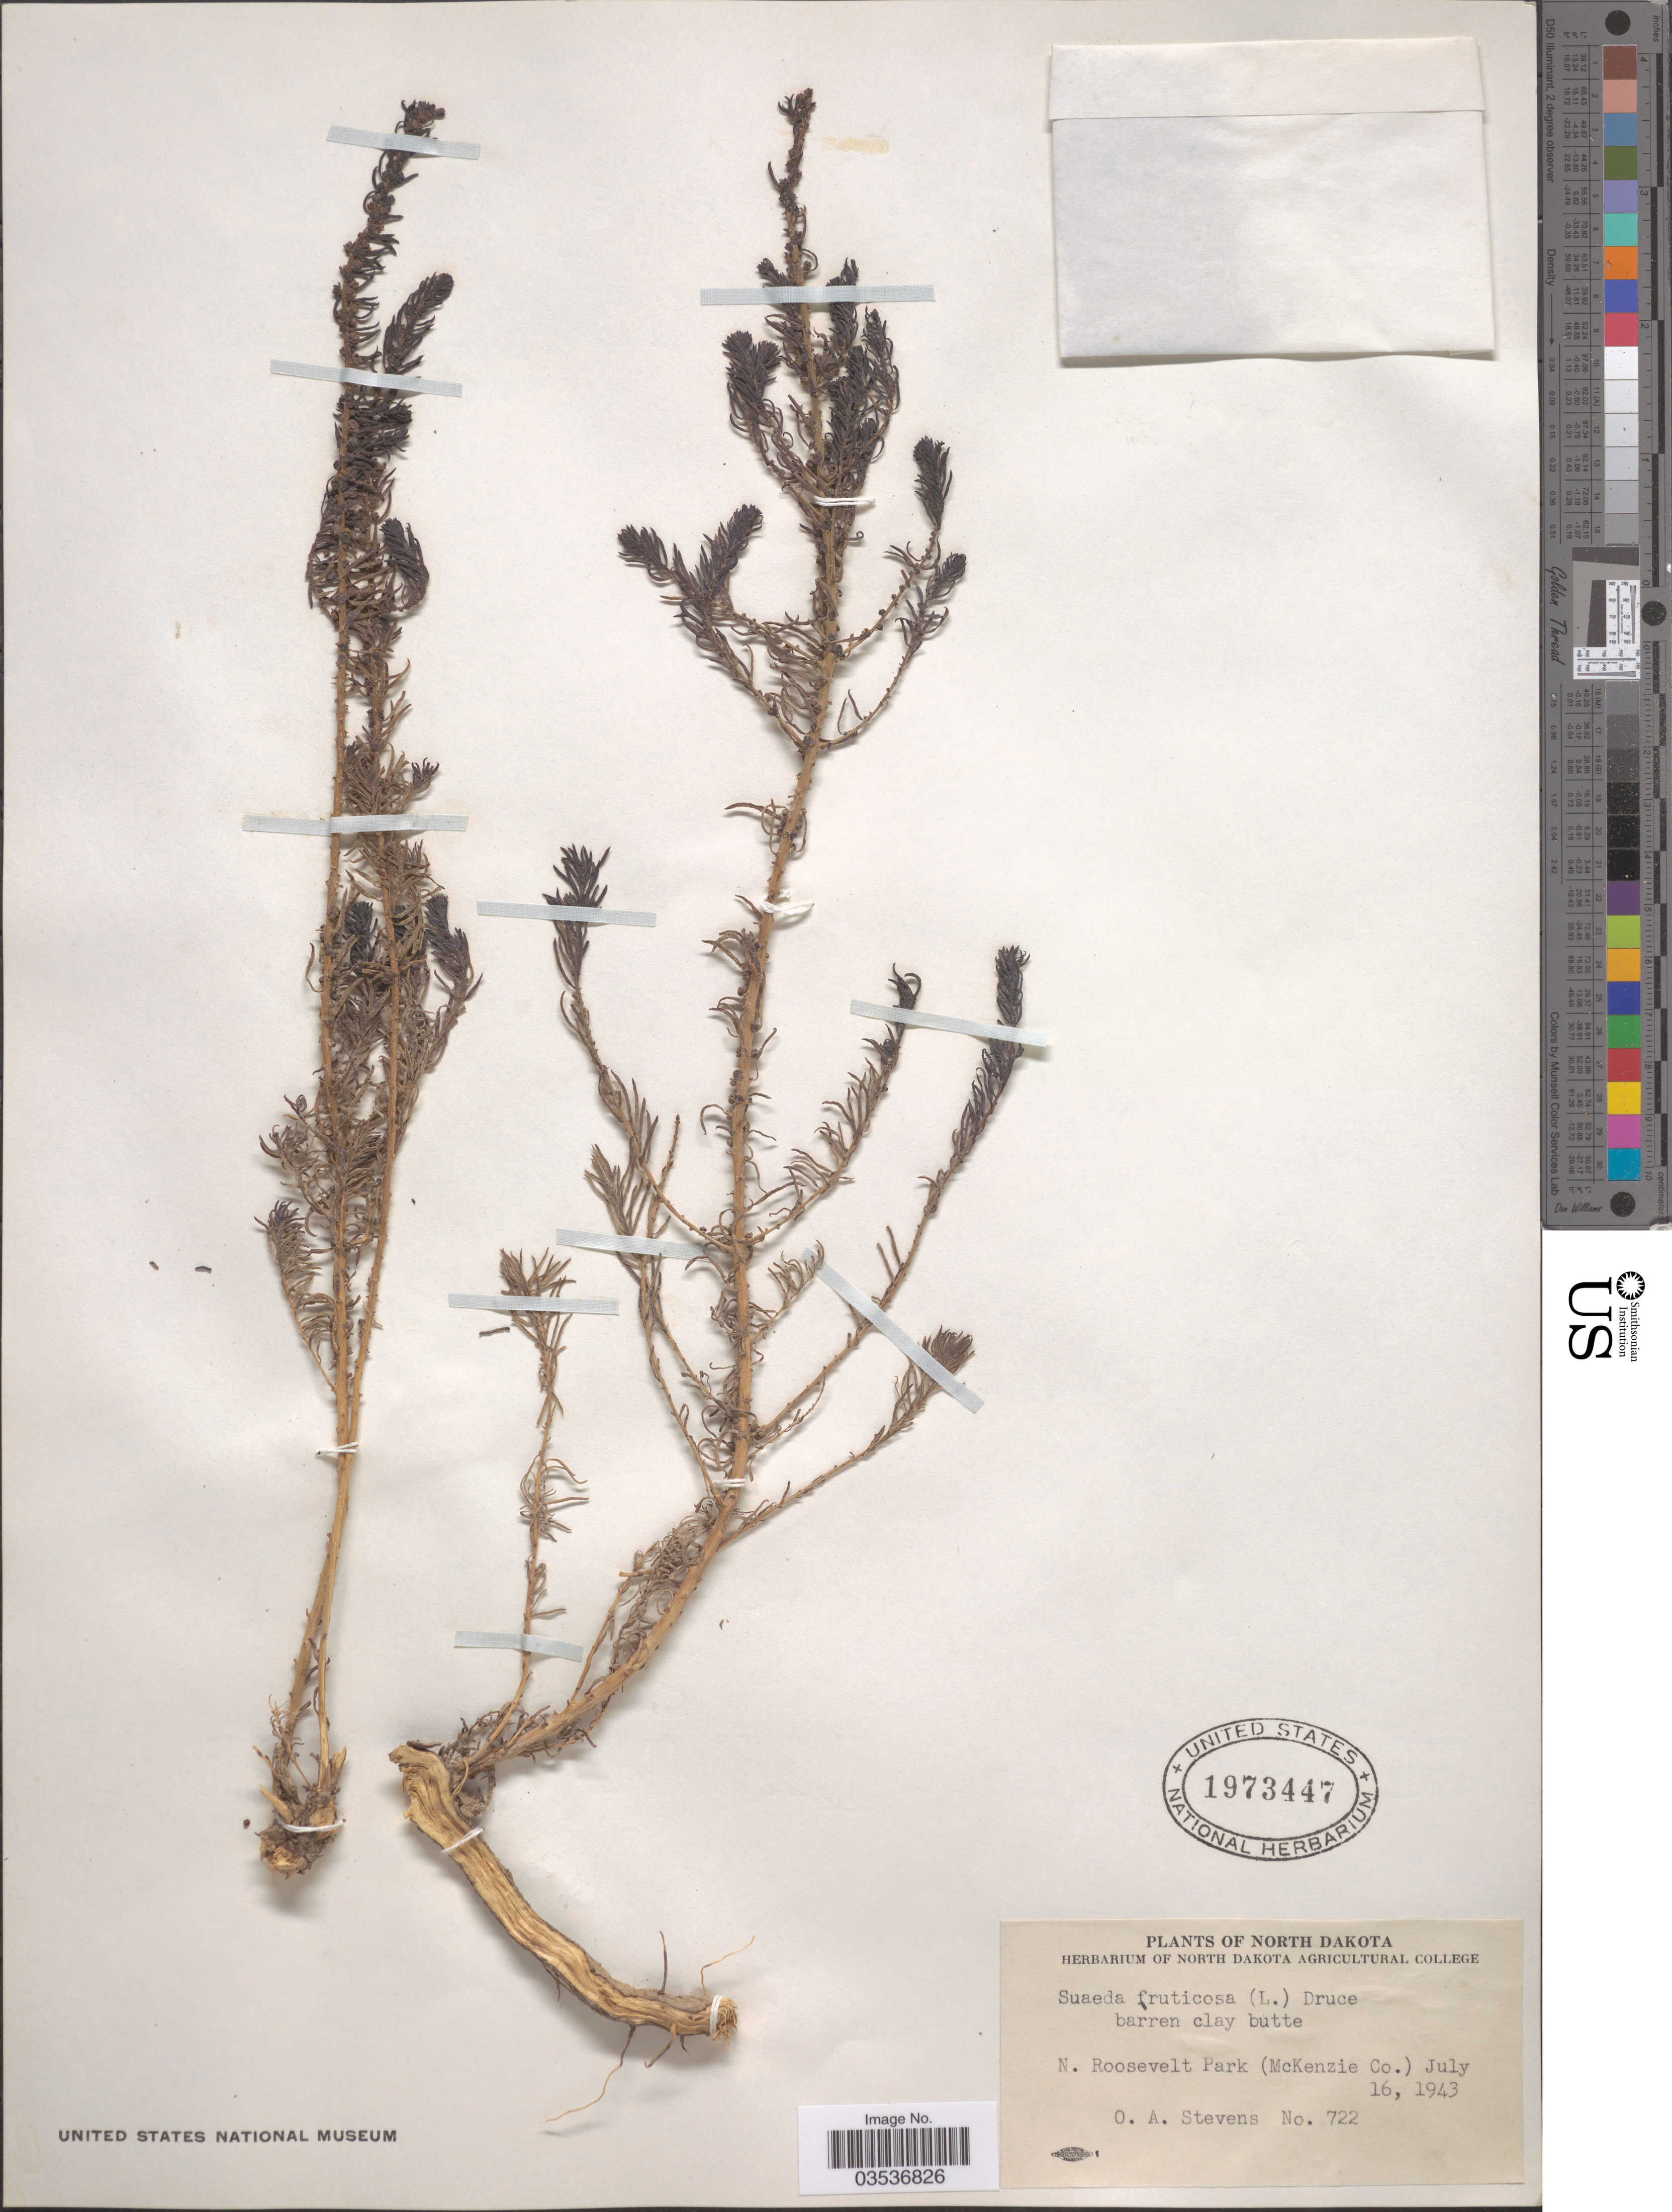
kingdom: Plantae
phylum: Tracheophyta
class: Magnoliopsida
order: Caryophyllales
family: Amaranthaceae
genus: Suaeda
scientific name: Suaeda nigra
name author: (Raf.) J.F. Macbr.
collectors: O. A. Stevens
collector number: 722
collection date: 1943-07-16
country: United States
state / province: North Dakota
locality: N. Roosevelt Park (McKenzie Co.)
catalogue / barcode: US 1973447